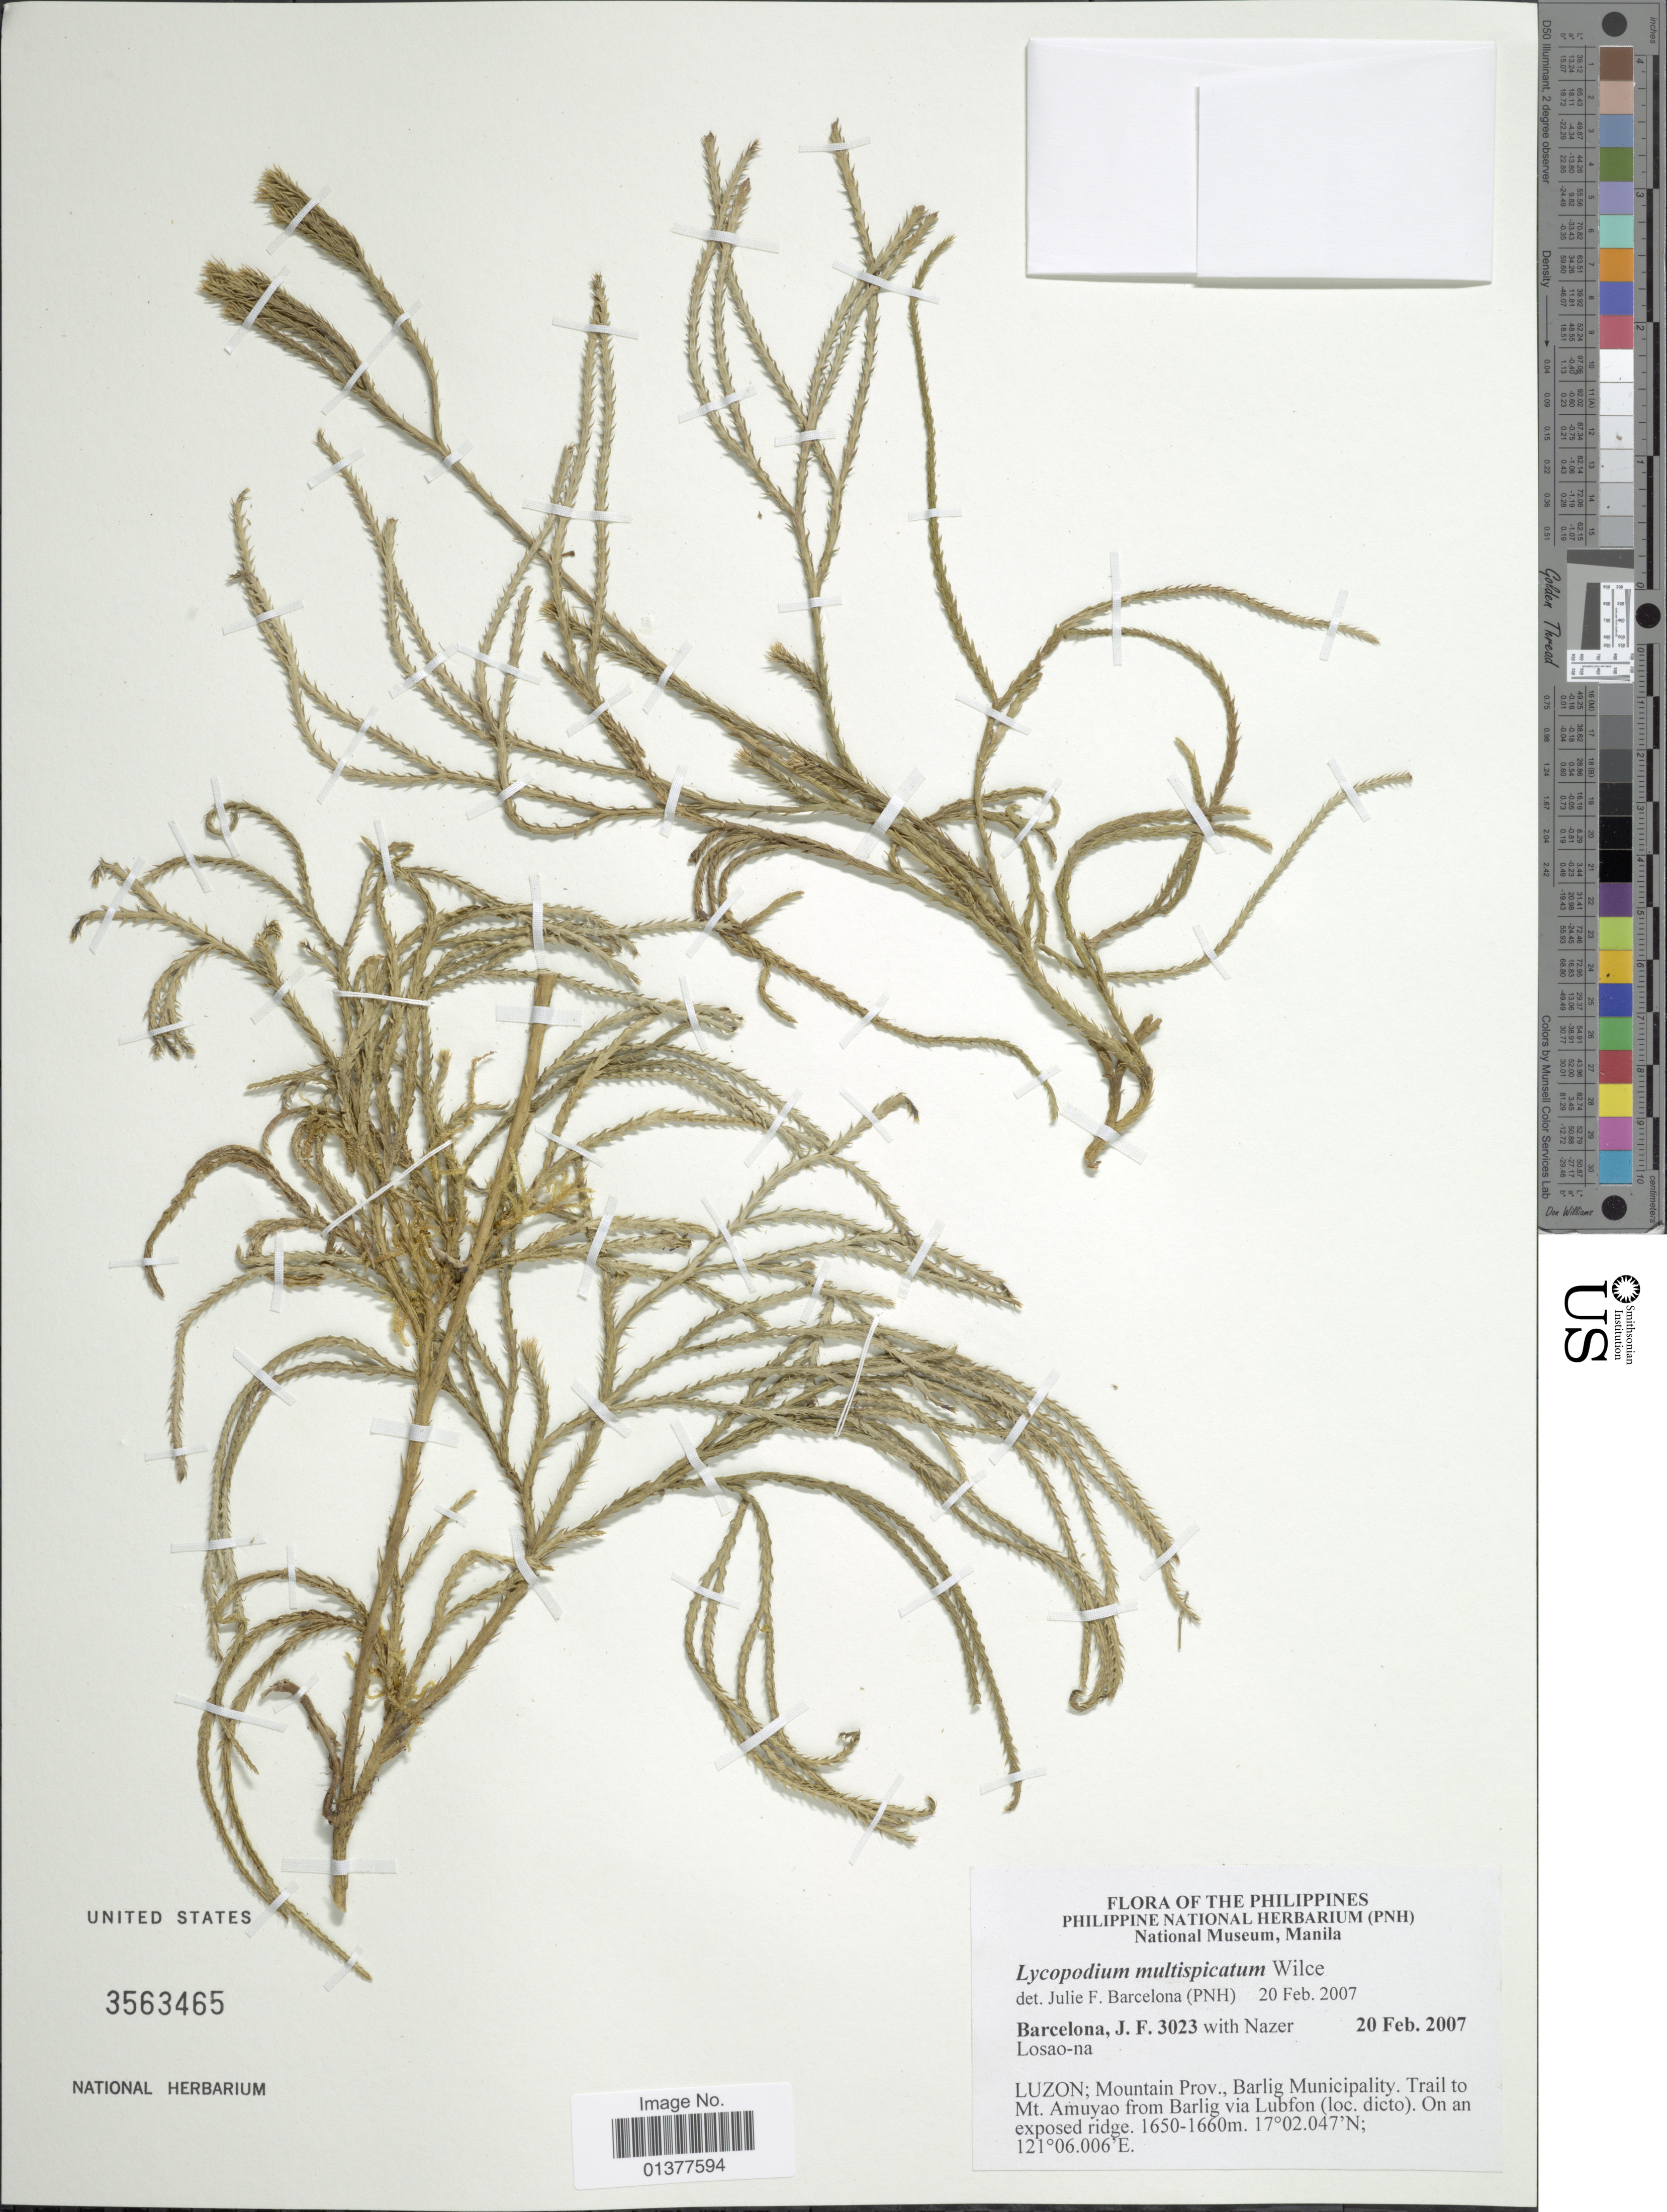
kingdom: Plantae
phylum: Tracheophyta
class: Lycopodiopsida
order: Lycopodiales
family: Lycopodiaceae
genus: Diphasiastrum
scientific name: Diphasiastrum multispicatum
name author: (J.H. Wilce) Holub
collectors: J. F. Barcelona & N. Losao-na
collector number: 3023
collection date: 2007-02-20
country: Philippines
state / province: Central Luzon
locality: Mountain Prov., Barlig Municipality, trail to Mt. Amuyao from Barlig via Lubfon(loc. dicto)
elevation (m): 1650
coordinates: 17 02.047 N, 121 06.006 E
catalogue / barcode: US 3563465